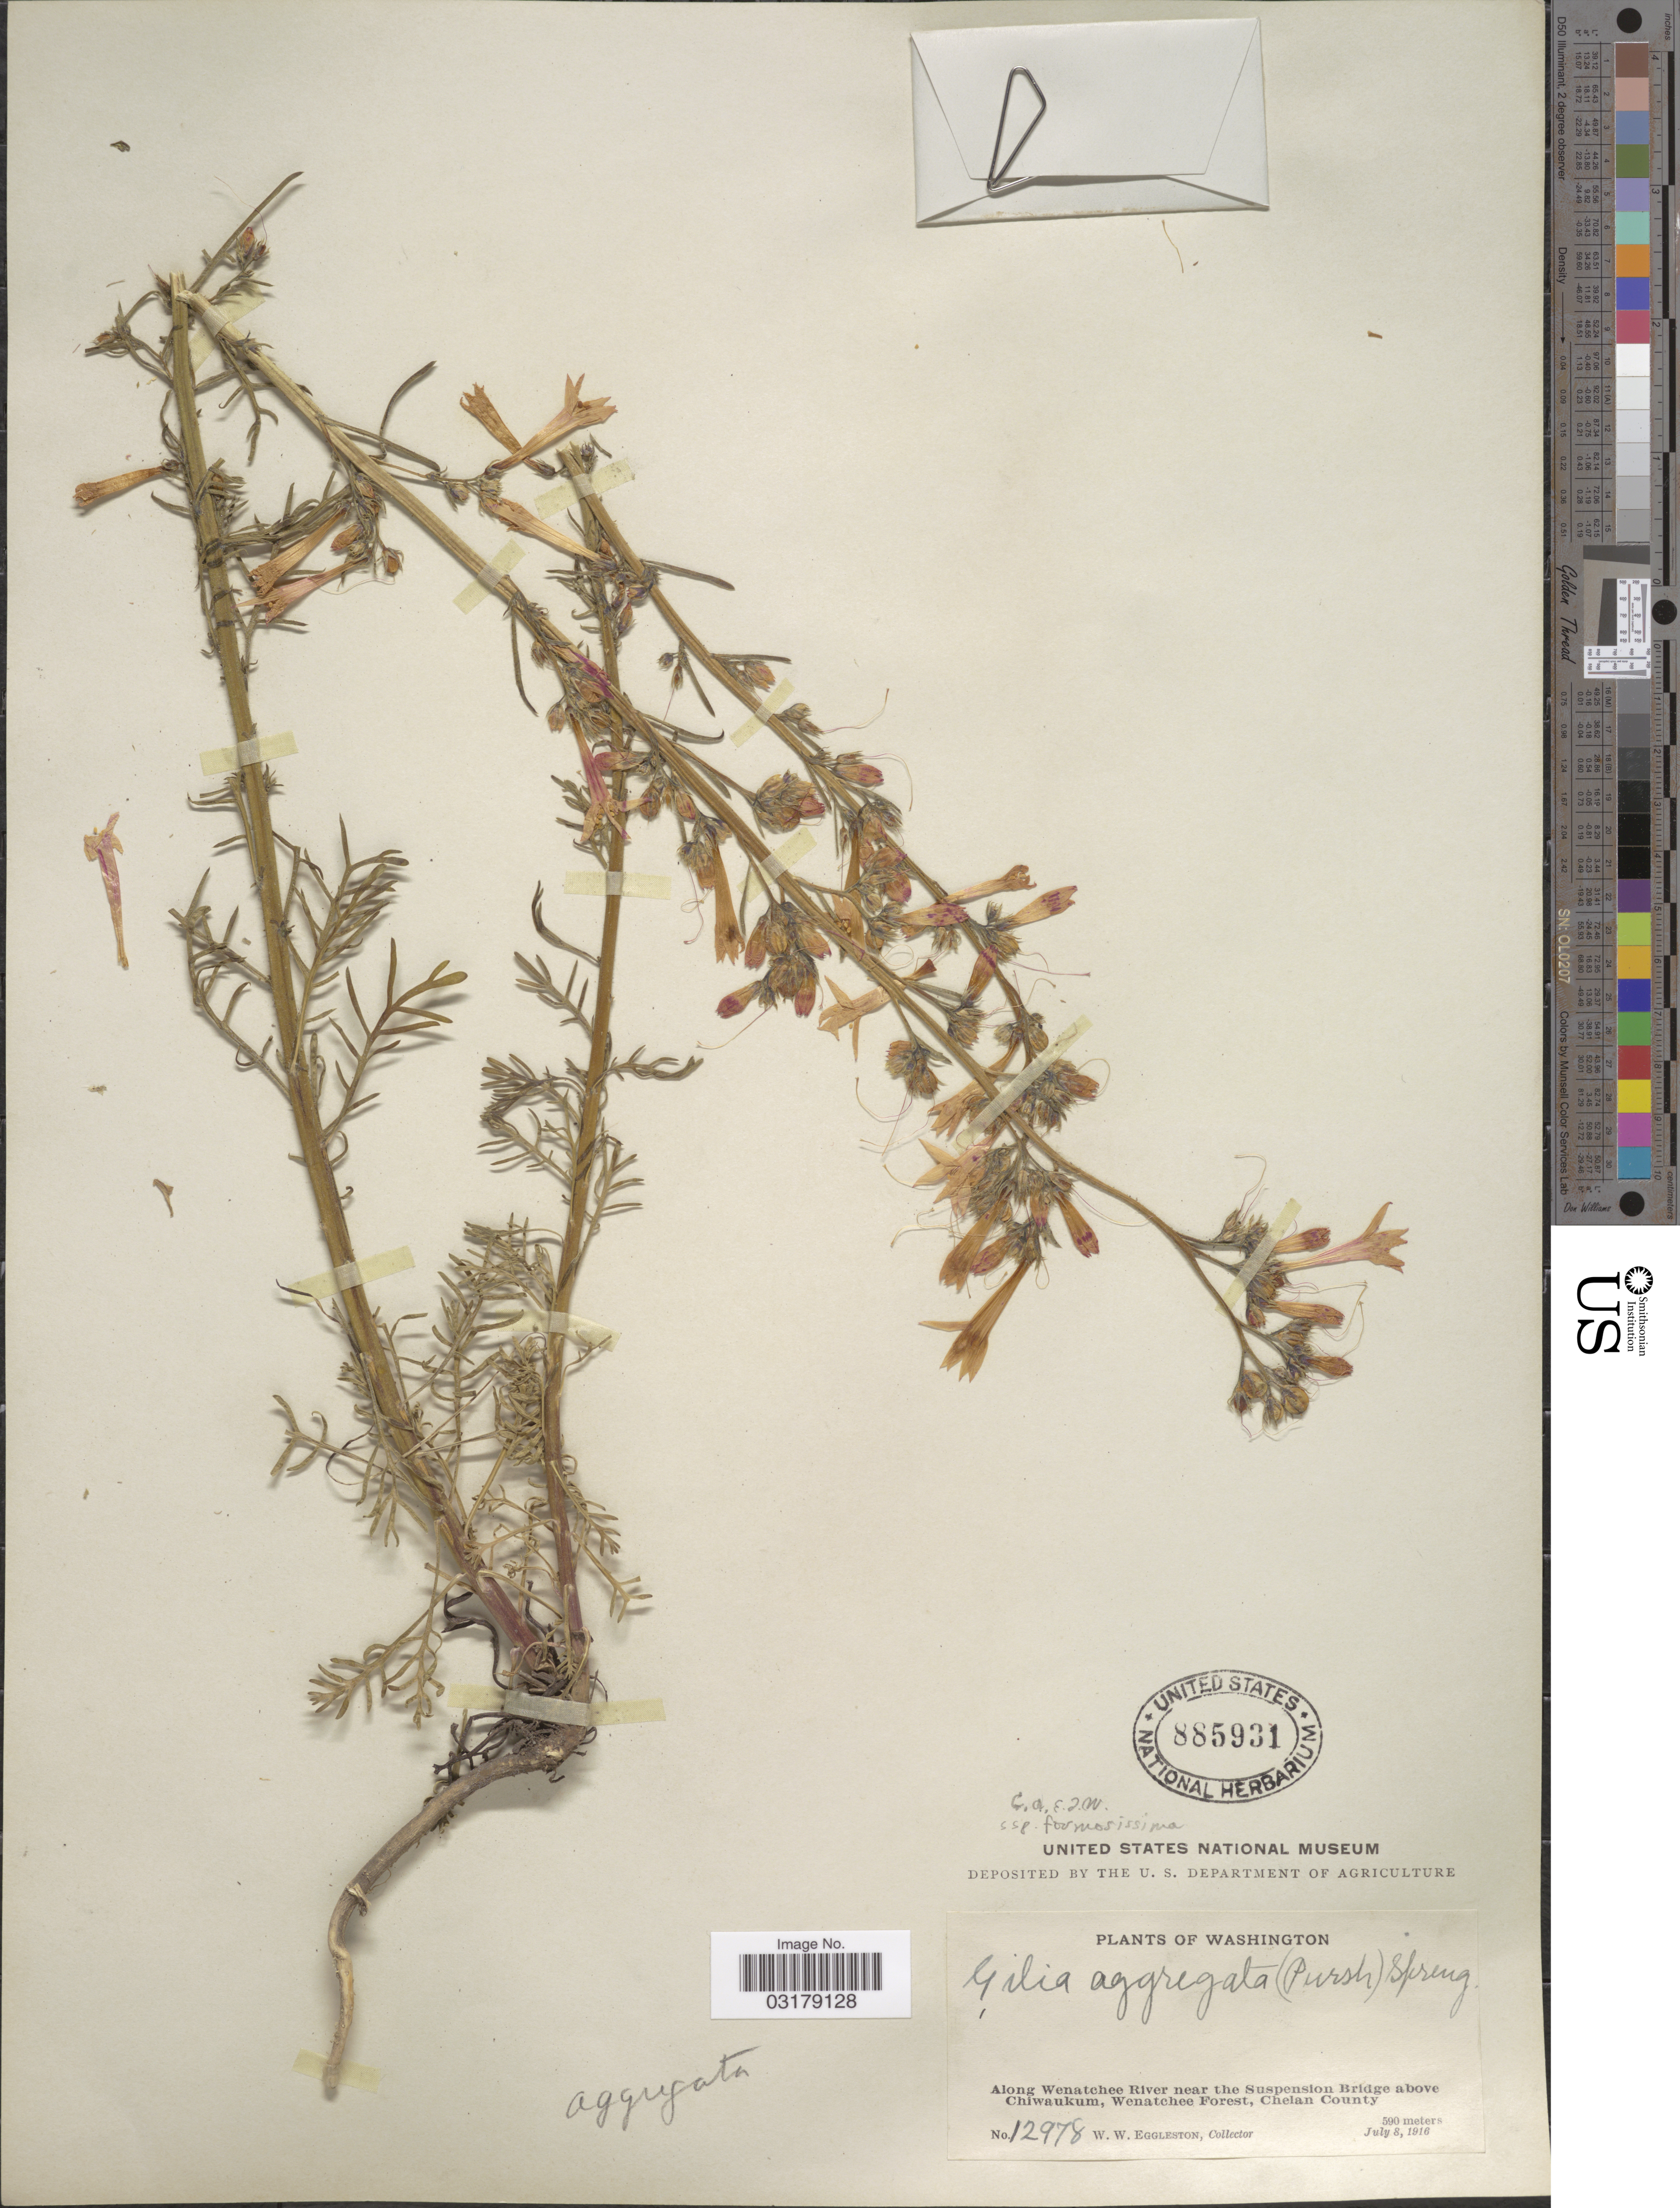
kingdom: Plantae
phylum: Tracheophyta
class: Magnoliopsida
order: Ericales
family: Polemoniaceae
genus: Ipomopsis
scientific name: Ipomopsis aggregata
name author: (Pursh) V.E. Grant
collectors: W. W. Eggleston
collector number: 12978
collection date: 1916-07-08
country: United States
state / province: Washington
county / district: Chelan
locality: Along Wenatchee River near the Suspension Bridge above Chiwaukum, Wenatchee Forest, Chelan County.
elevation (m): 590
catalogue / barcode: US 885931